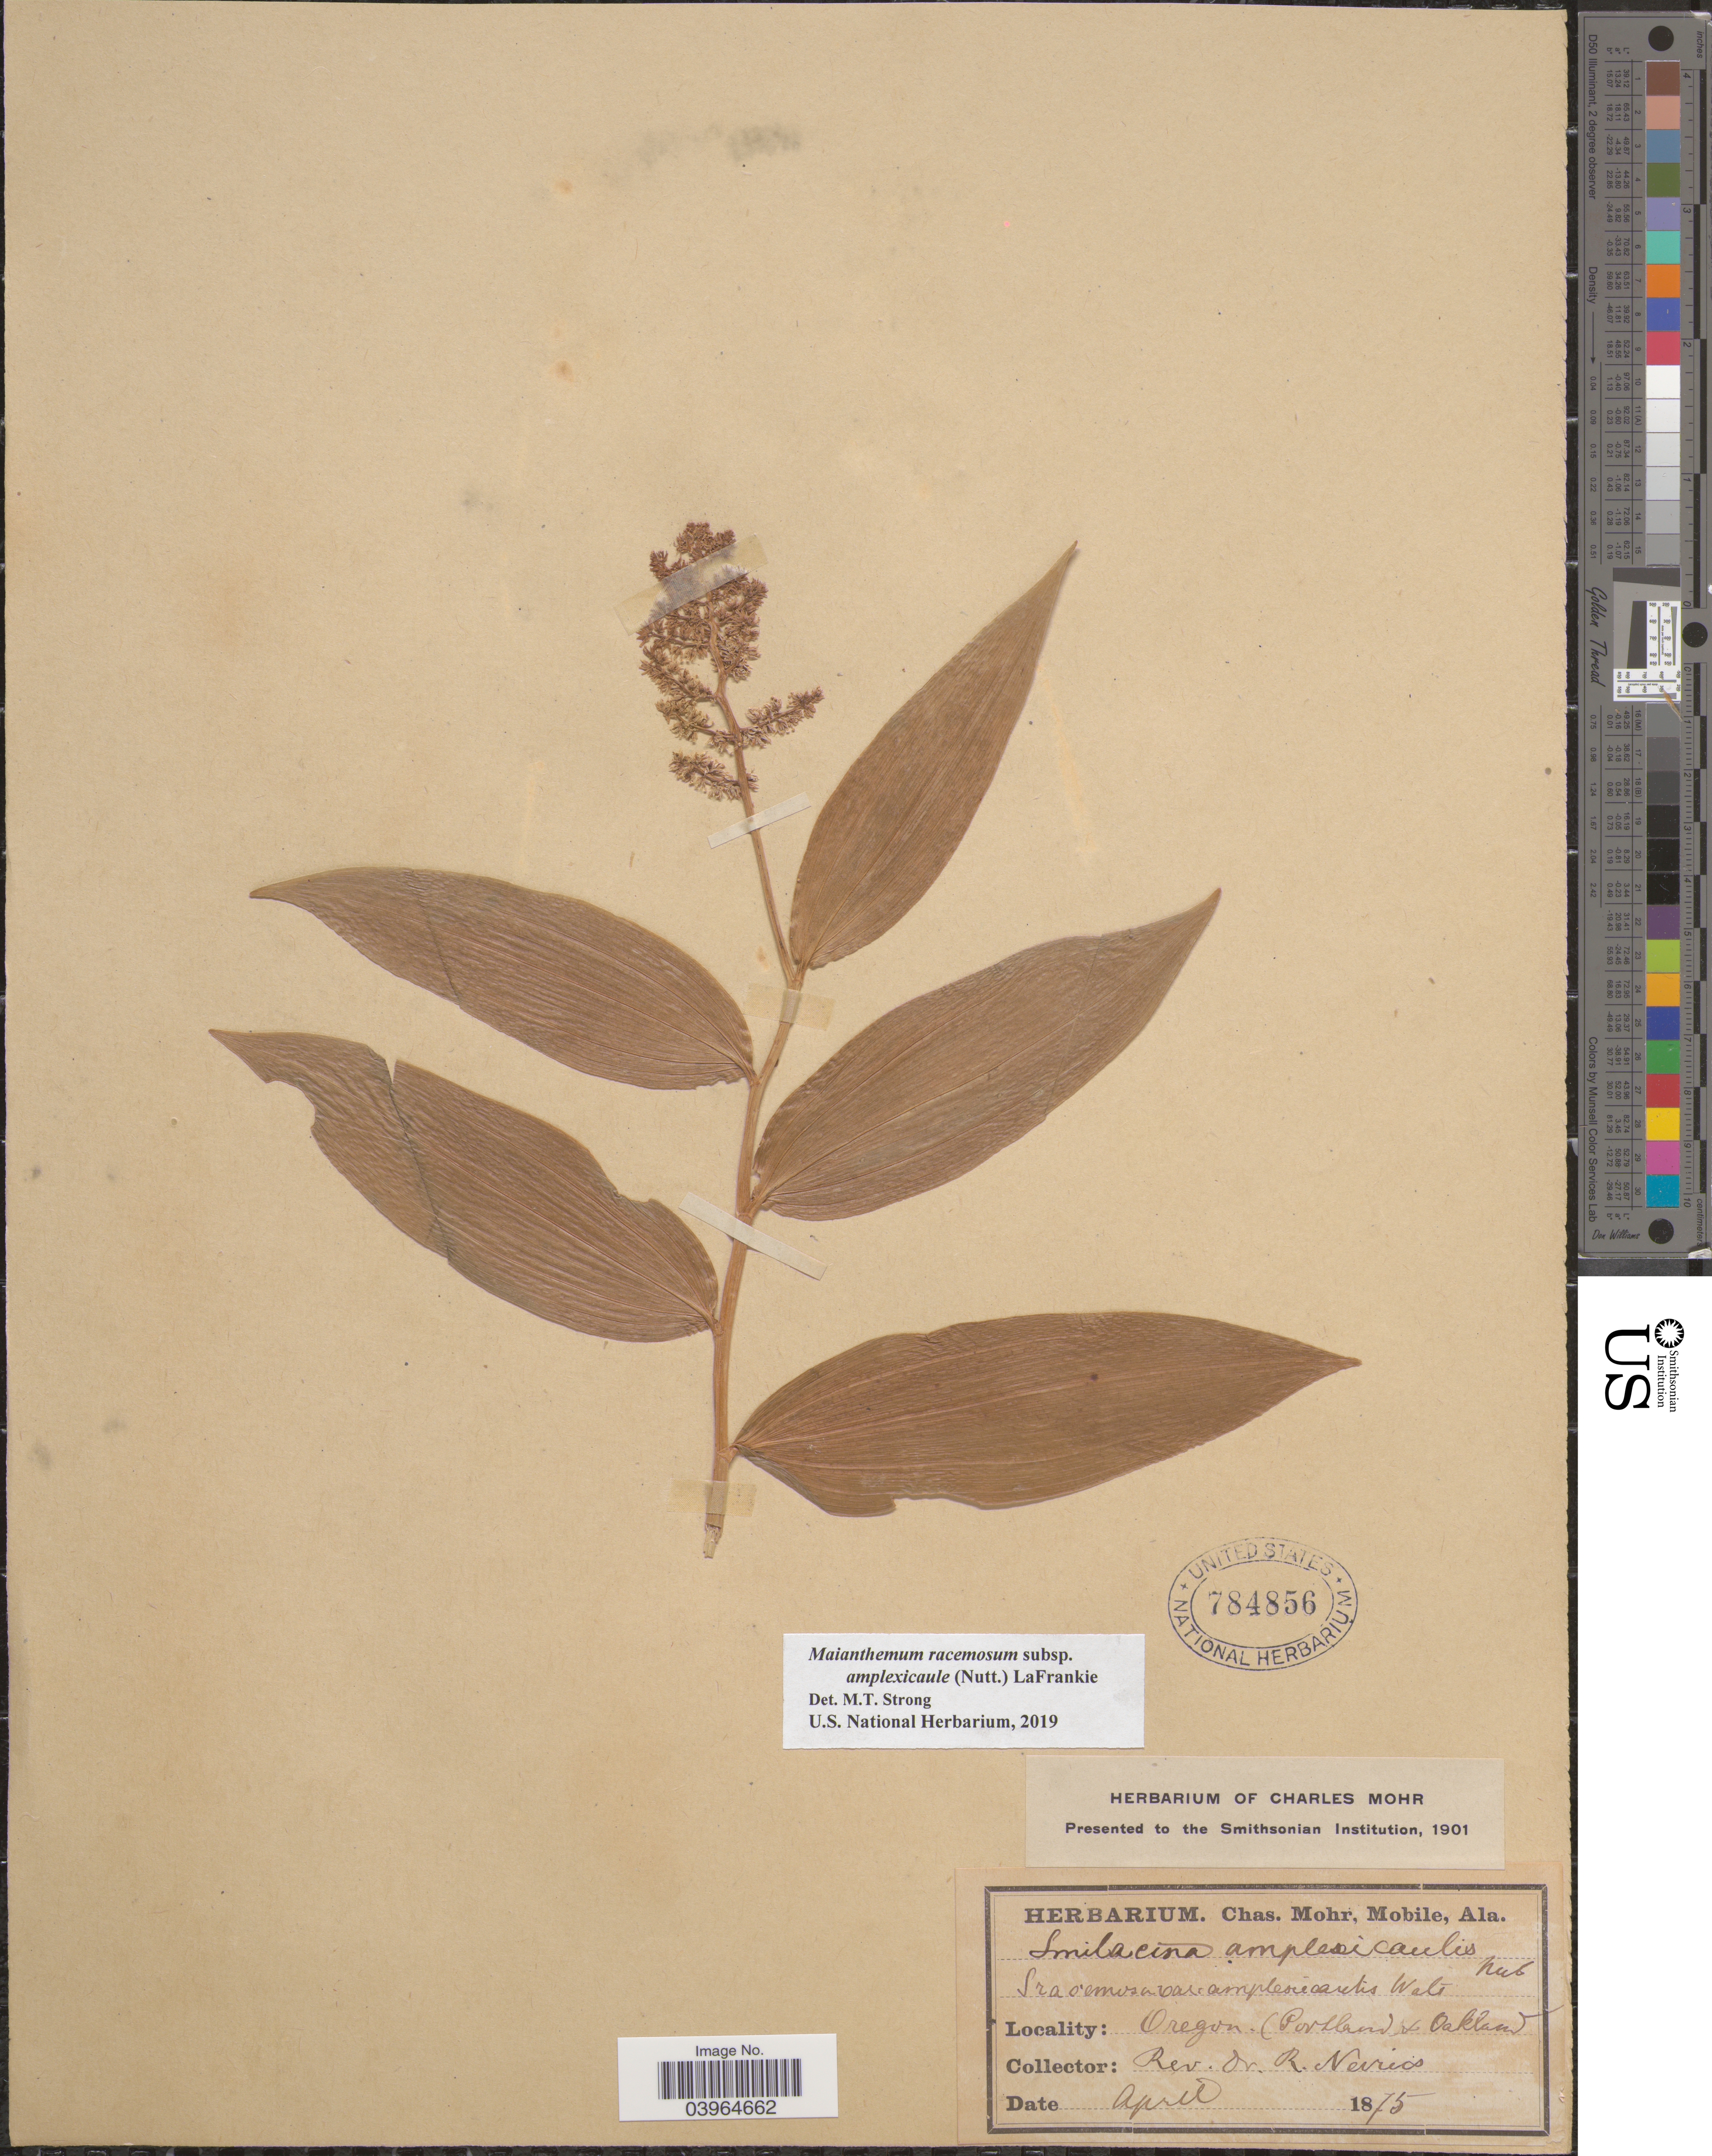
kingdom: Plantae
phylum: Tracheophyta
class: Liliopsida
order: Asparagales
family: Asparagaceae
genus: Maianthemum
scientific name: Maianthemum racemosum subsp. amplexicaule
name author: (Nutt.) LaFrankie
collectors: ex herb. Charles Mohr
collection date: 1875-04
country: United States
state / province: Oregon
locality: Portland & Oakland.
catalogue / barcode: US 784856